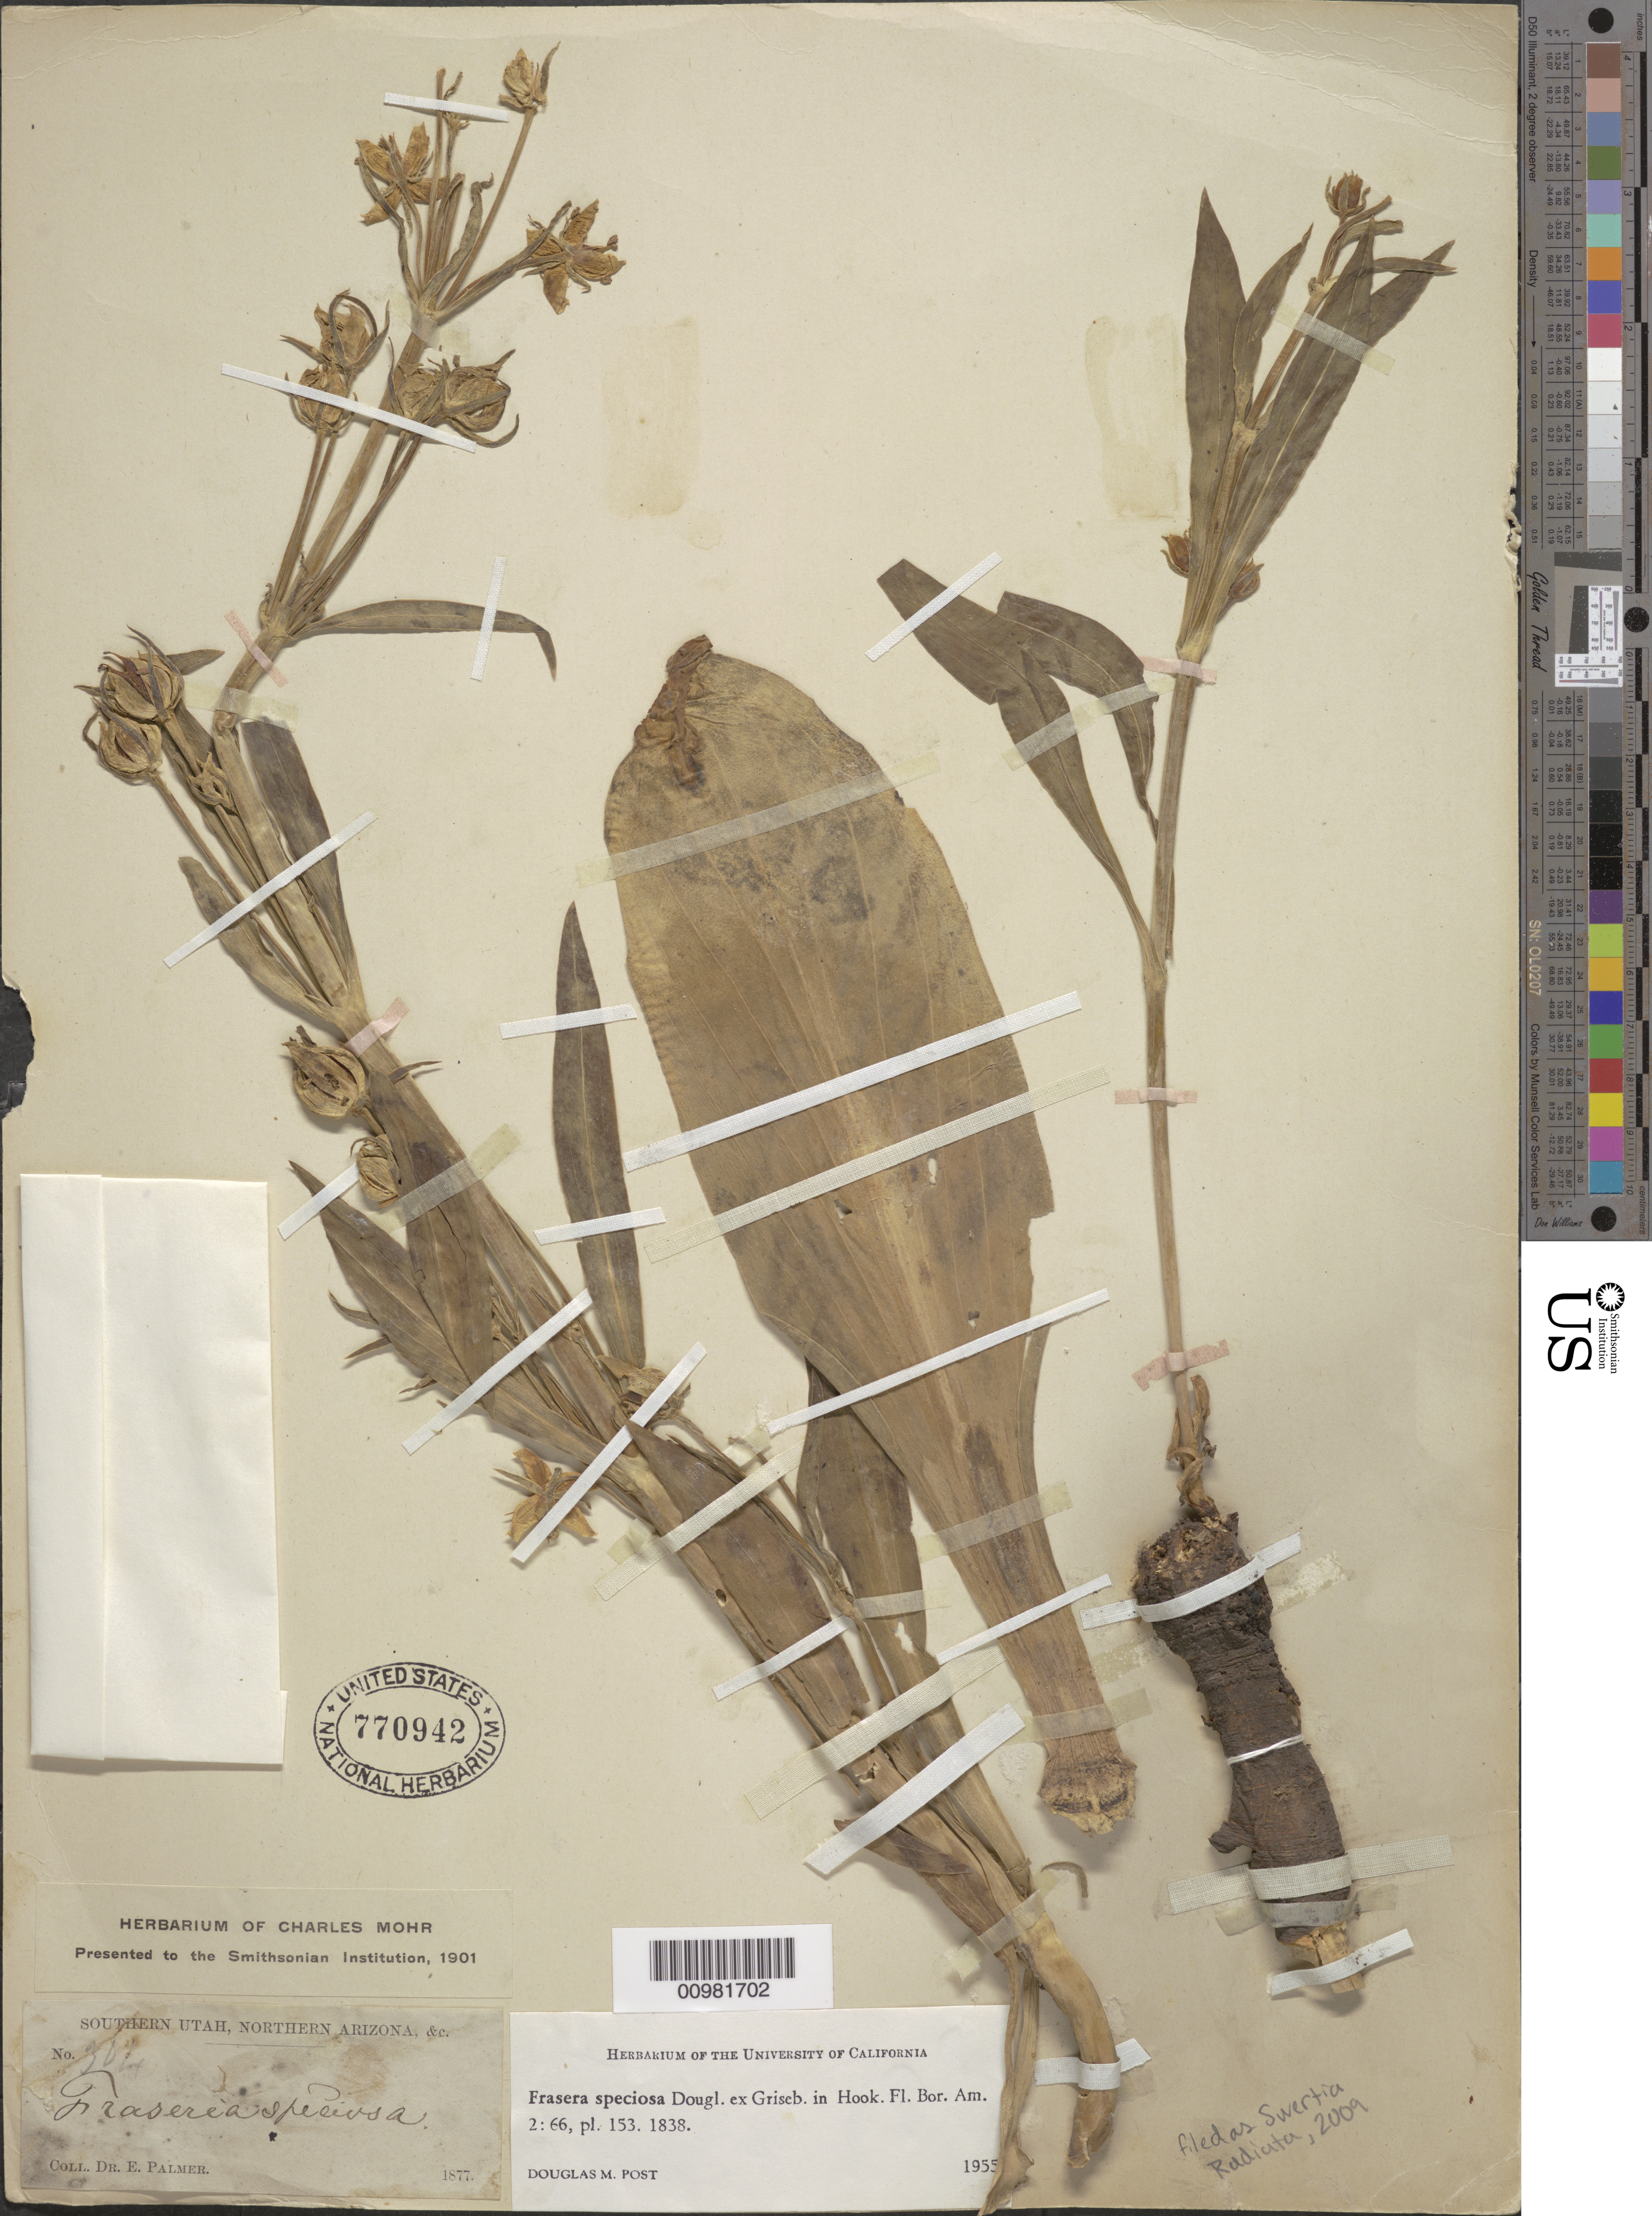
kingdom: Plantae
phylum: Tracheophyta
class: Magnoliopsida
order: Gentianales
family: Gentianaceae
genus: Swertia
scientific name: Swertia radiata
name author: (Kellogg) Kuntze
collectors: E. Palmer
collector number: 301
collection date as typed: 1877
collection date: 1877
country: United States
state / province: Arizona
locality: Southern Utah, Northern Arizona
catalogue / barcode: US 770942